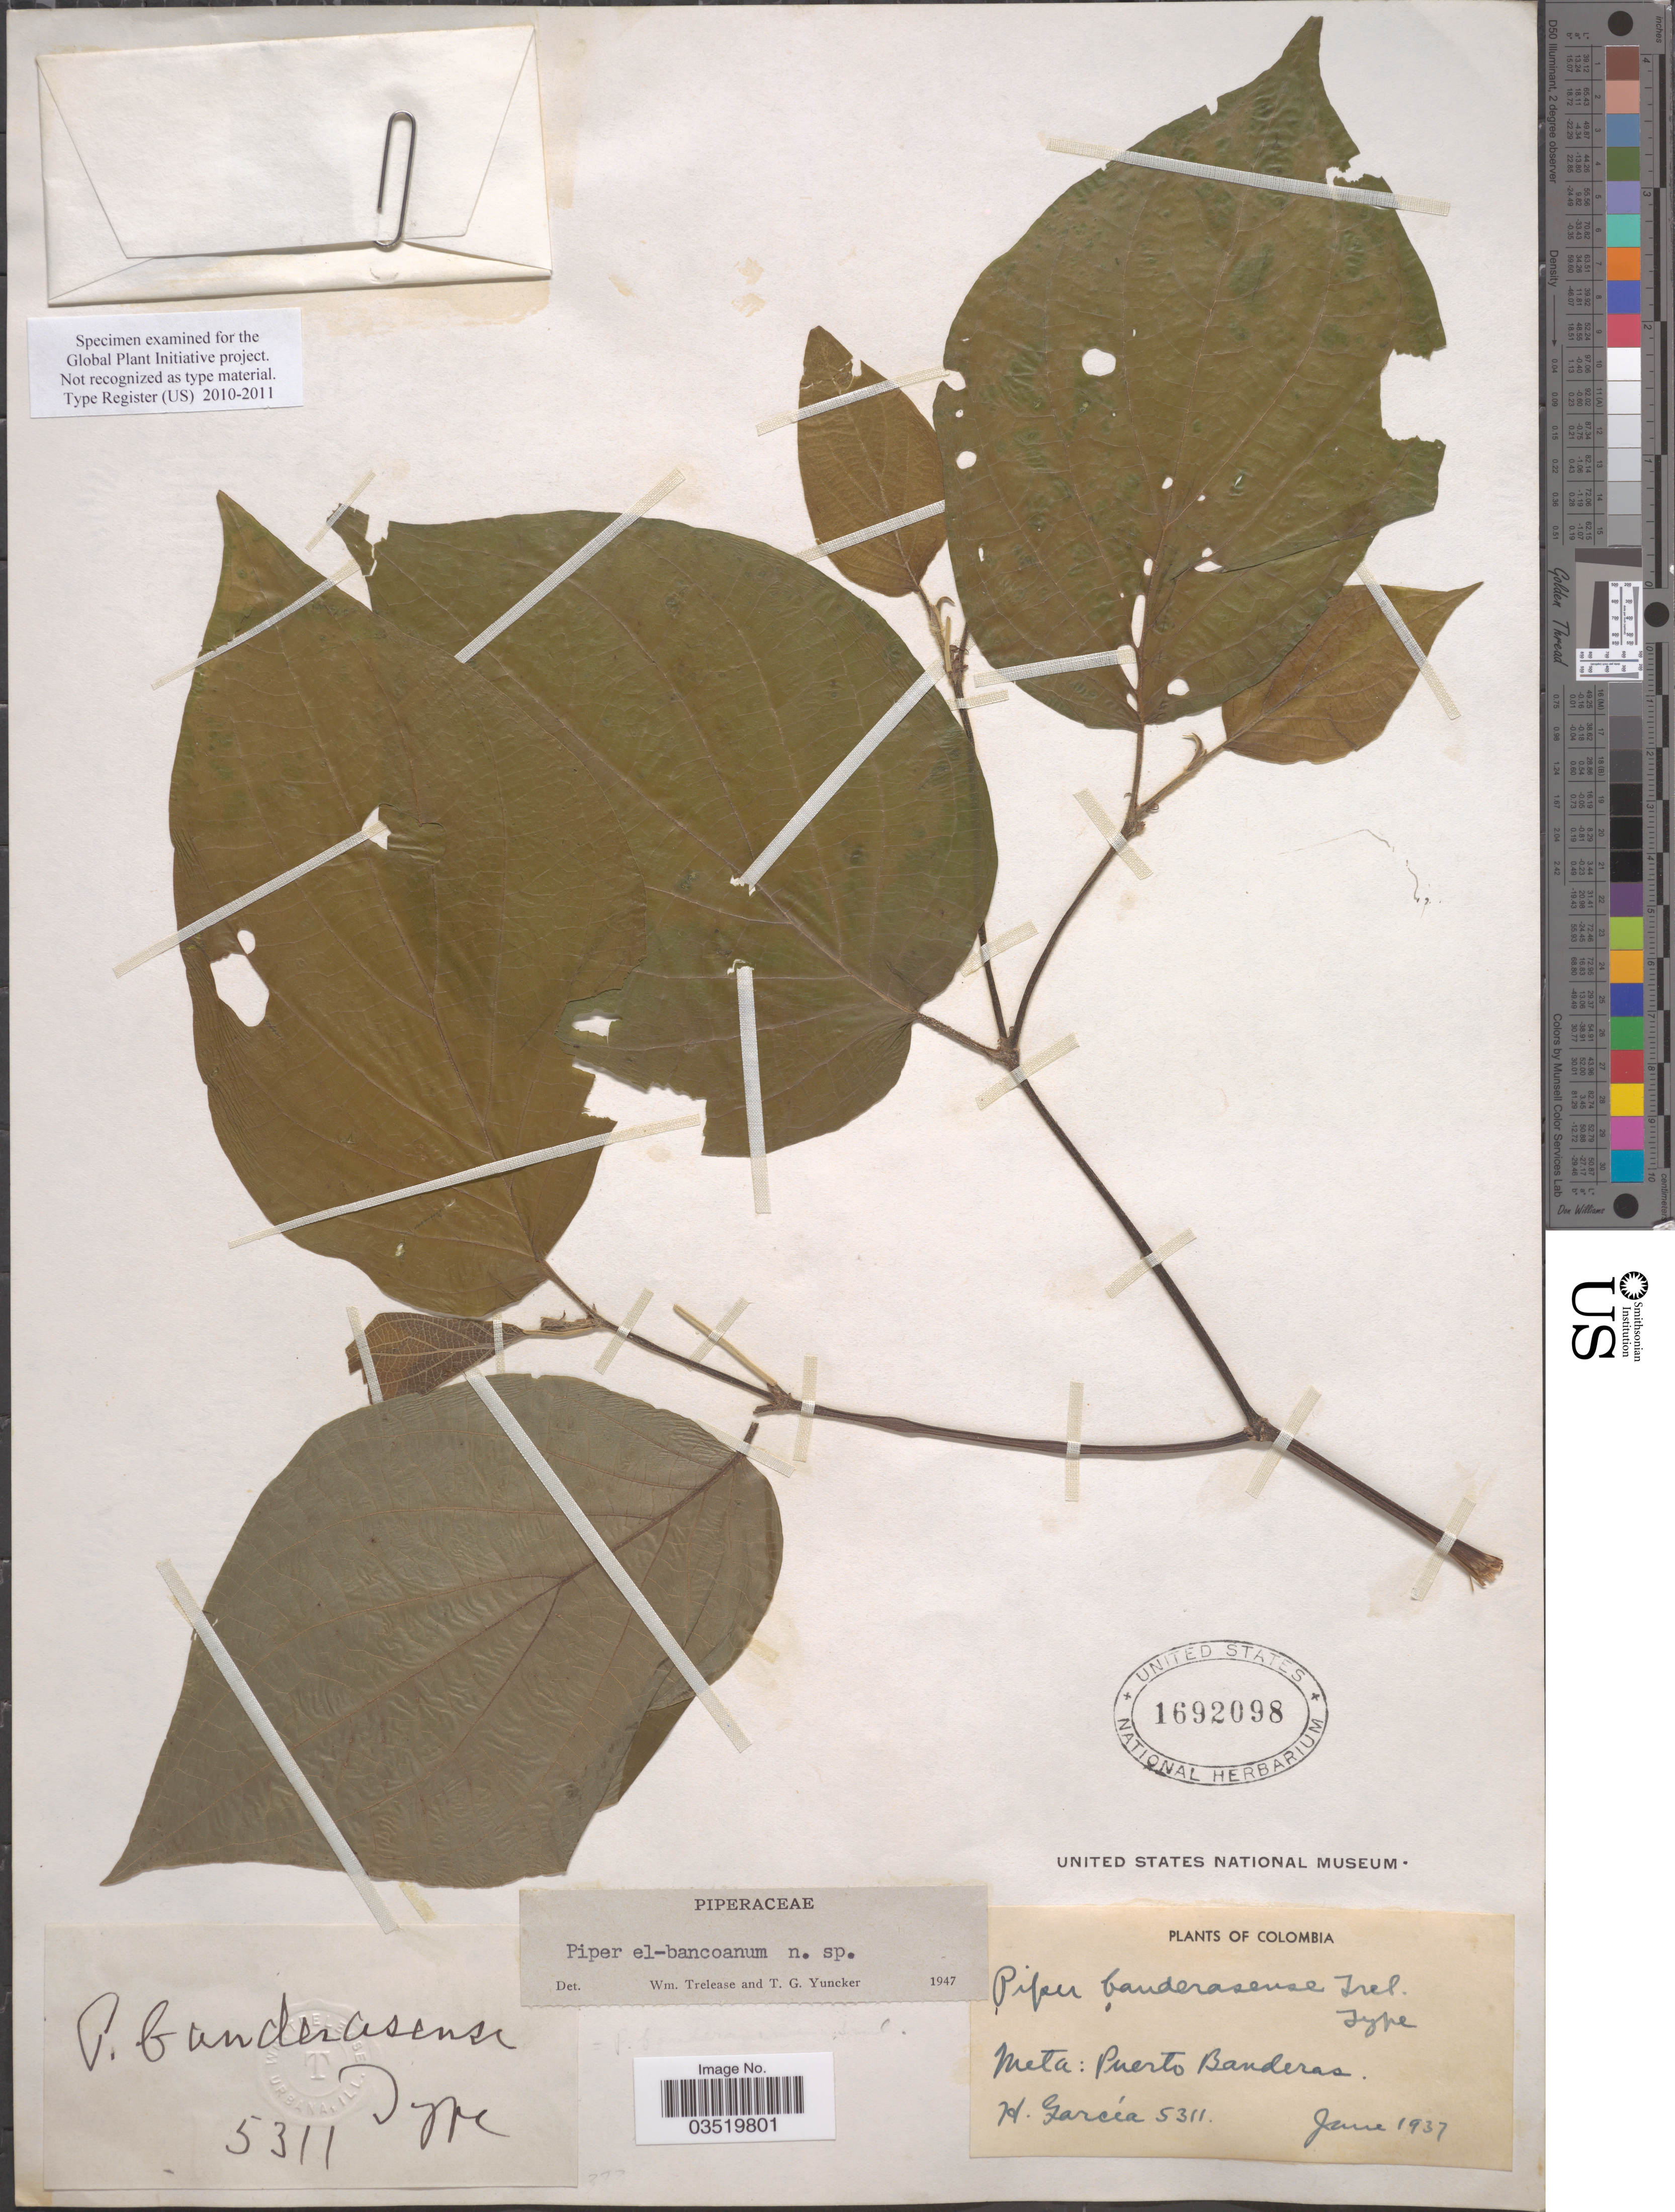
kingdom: Plantae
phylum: Tracheophyta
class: Magnoliopsida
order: Piperales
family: Piperaceae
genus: Piper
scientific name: Piper el-bancoanum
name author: Trel. & Yunck.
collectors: H. Garcia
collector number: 5311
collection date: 1937-06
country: Colombia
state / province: Meta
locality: Puerto Banderas.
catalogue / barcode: US 1692098